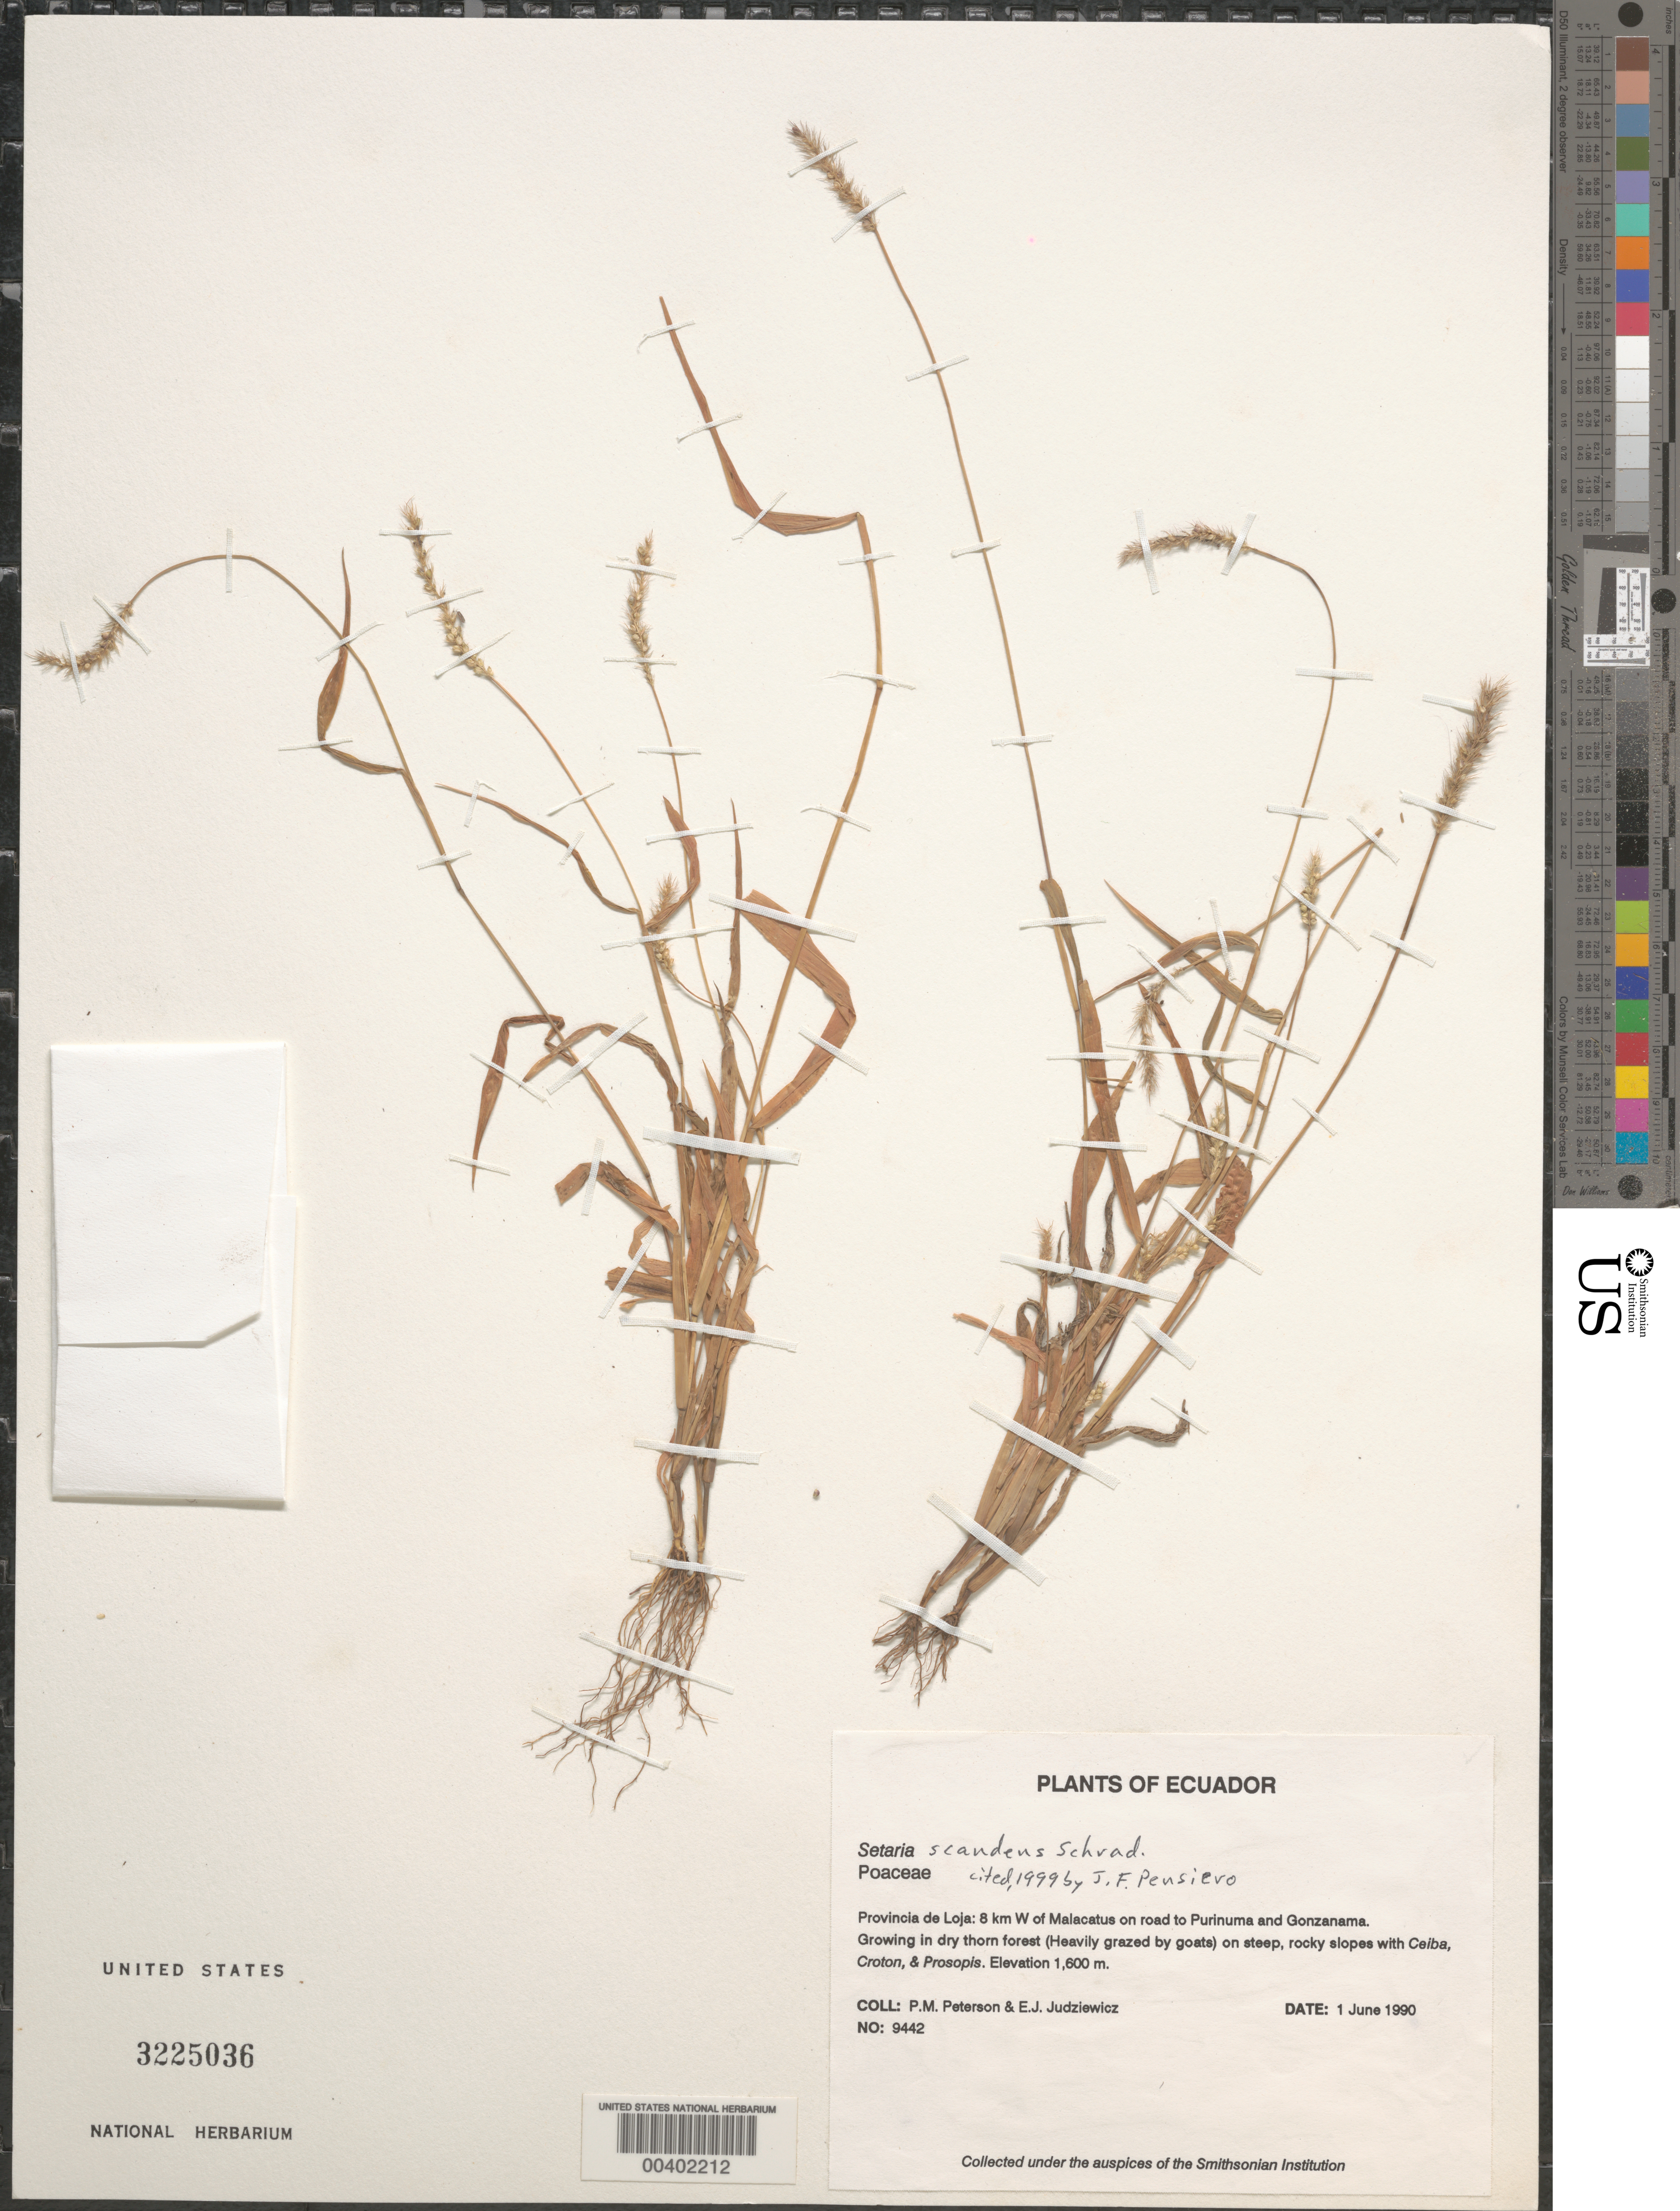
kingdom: Plantae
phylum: Tracheophyta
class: Liliopsida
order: Poales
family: Poaceae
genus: Setaria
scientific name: Setaria sp.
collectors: P. M. Peterson & E. J. Judziewicz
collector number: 09442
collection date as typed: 01 Jun 1990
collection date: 1990-06-01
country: Ecuador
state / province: Loja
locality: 8 km W of Malacatus on road to Purinuma and Gonzanama.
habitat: Growing in dry thorn forest (Heavily grazed by goats) on steep, rocky slopes with Ceiba, Croton, & Prosopis.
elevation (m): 1600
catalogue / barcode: US 3225036